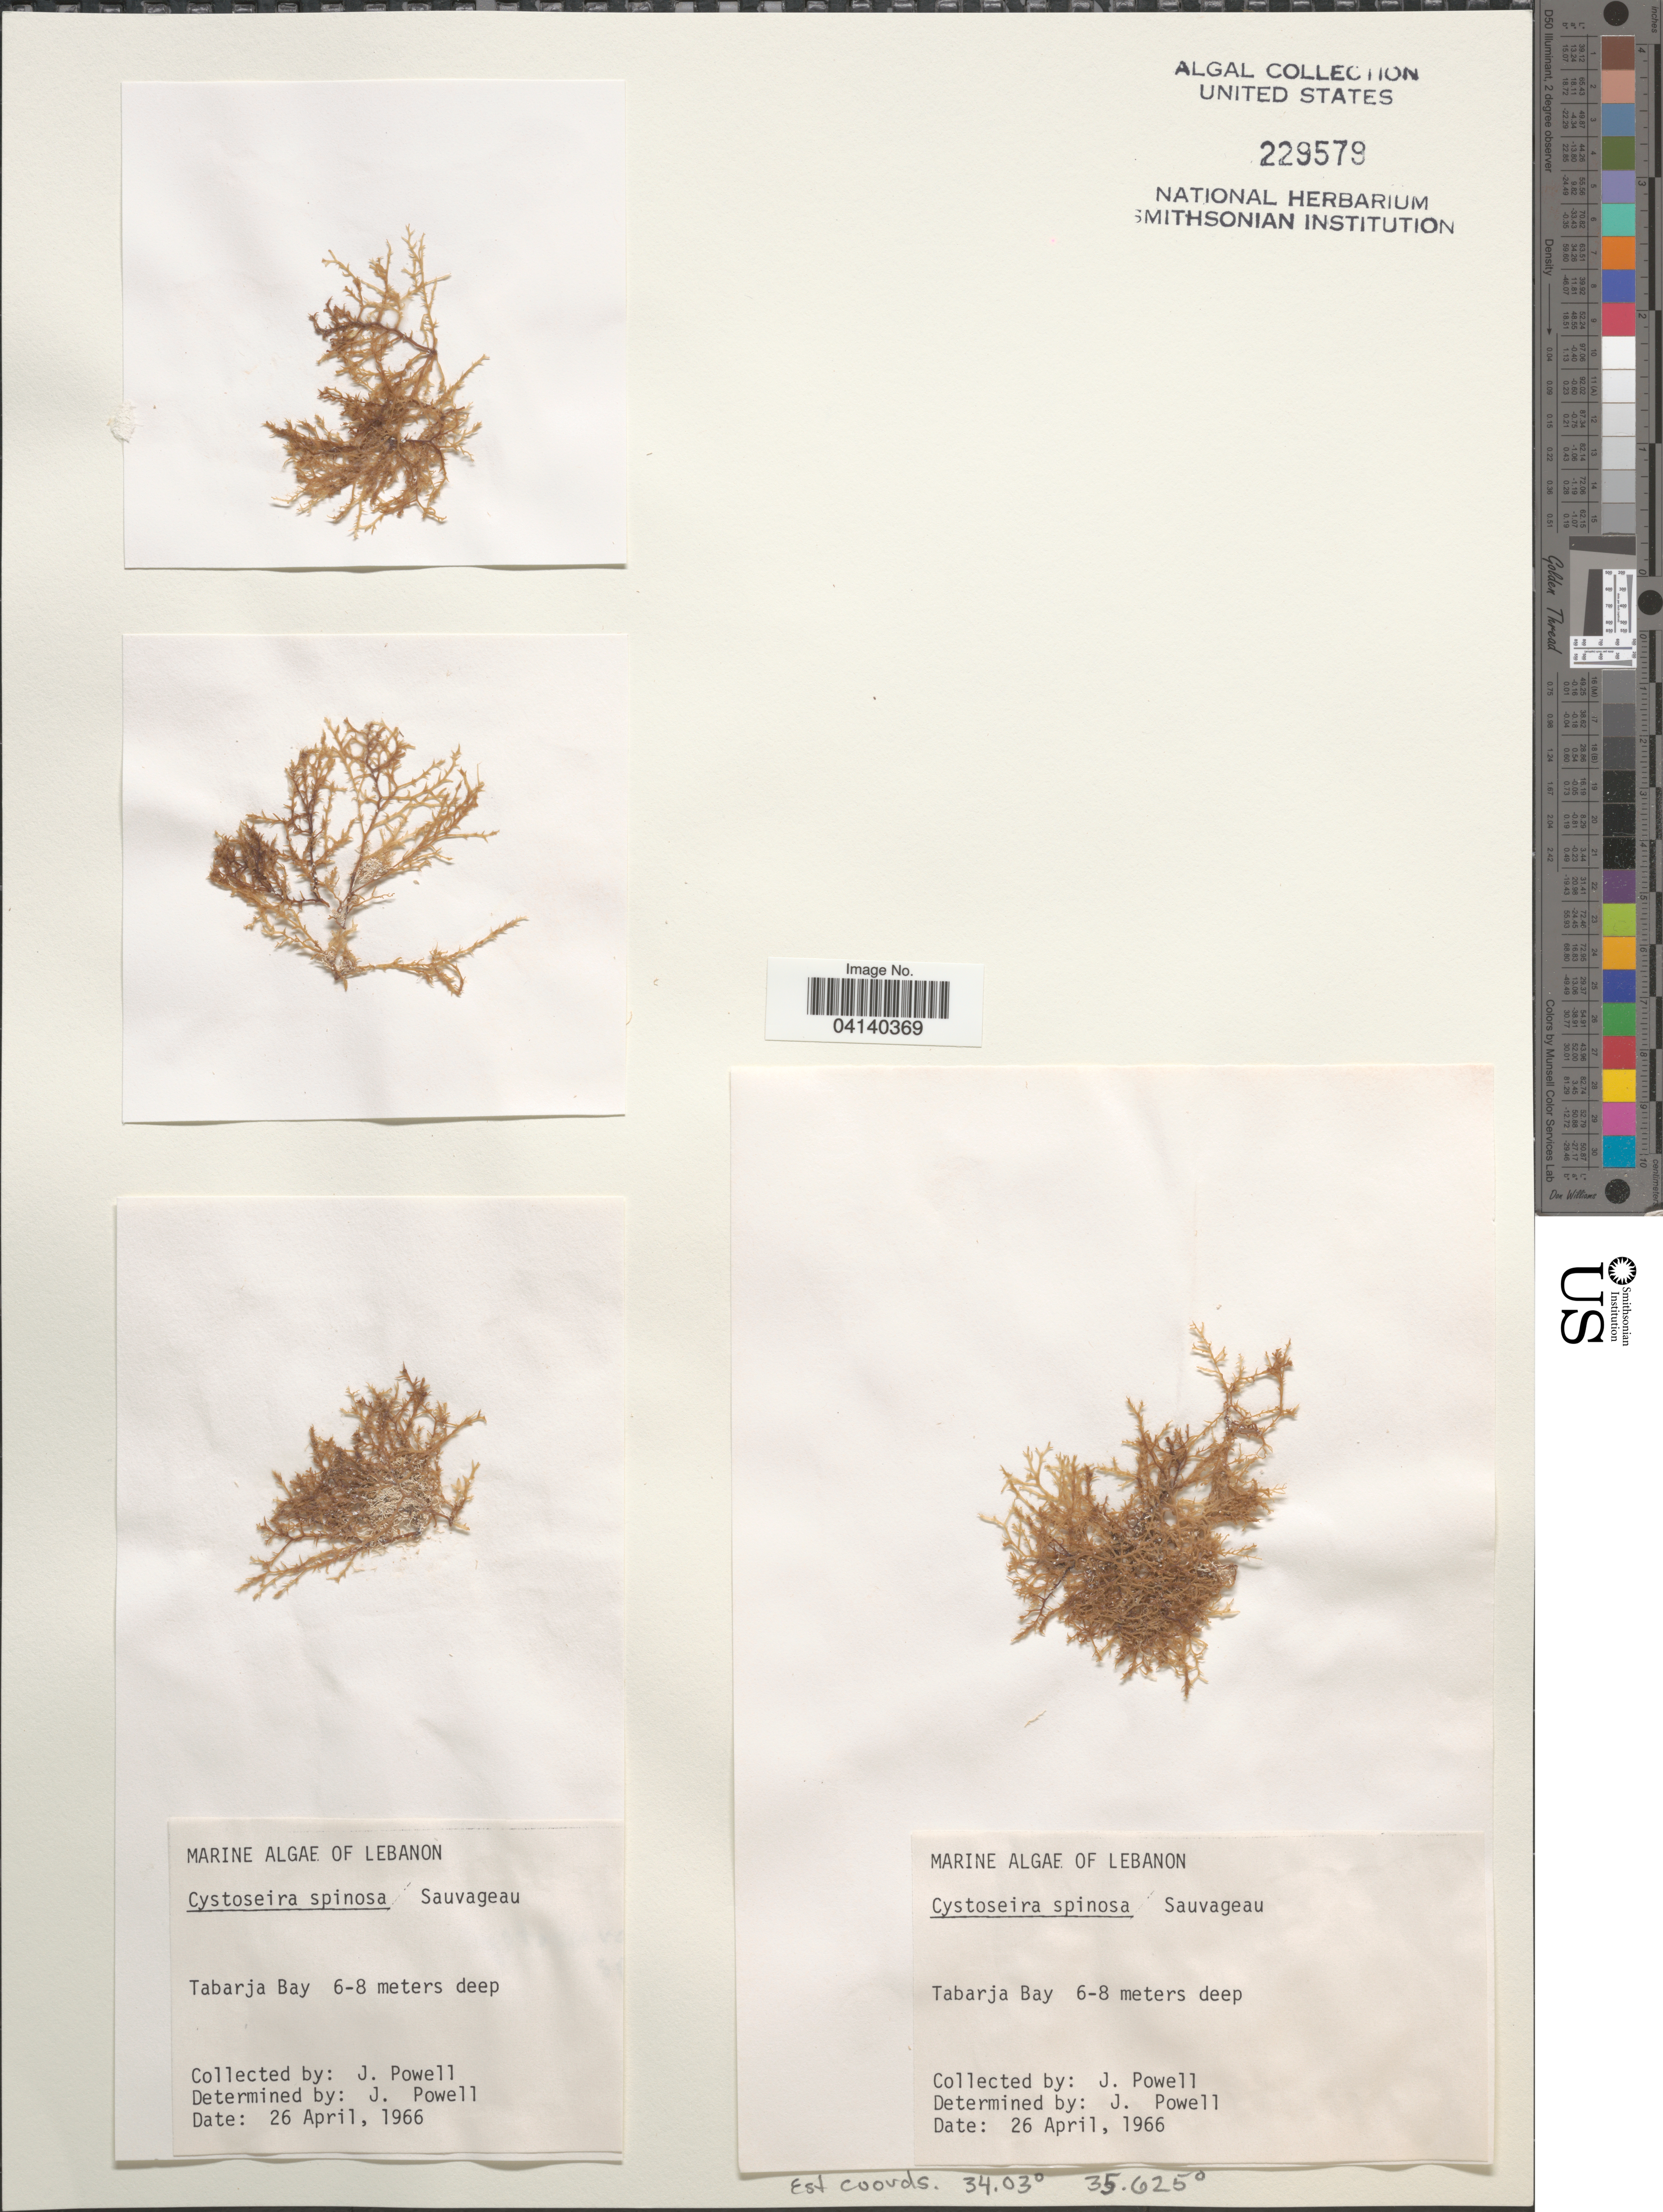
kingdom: Chromista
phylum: Ochrophyta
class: Phaeophyceae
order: Fucales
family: Sargassaceae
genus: Gongolaria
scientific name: Gongolaria montagnei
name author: (J. Agardh) Kuntze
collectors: J. Powell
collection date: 1966-04-26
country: Lebanon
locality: Tabarja Bay.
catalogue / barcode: US 229579